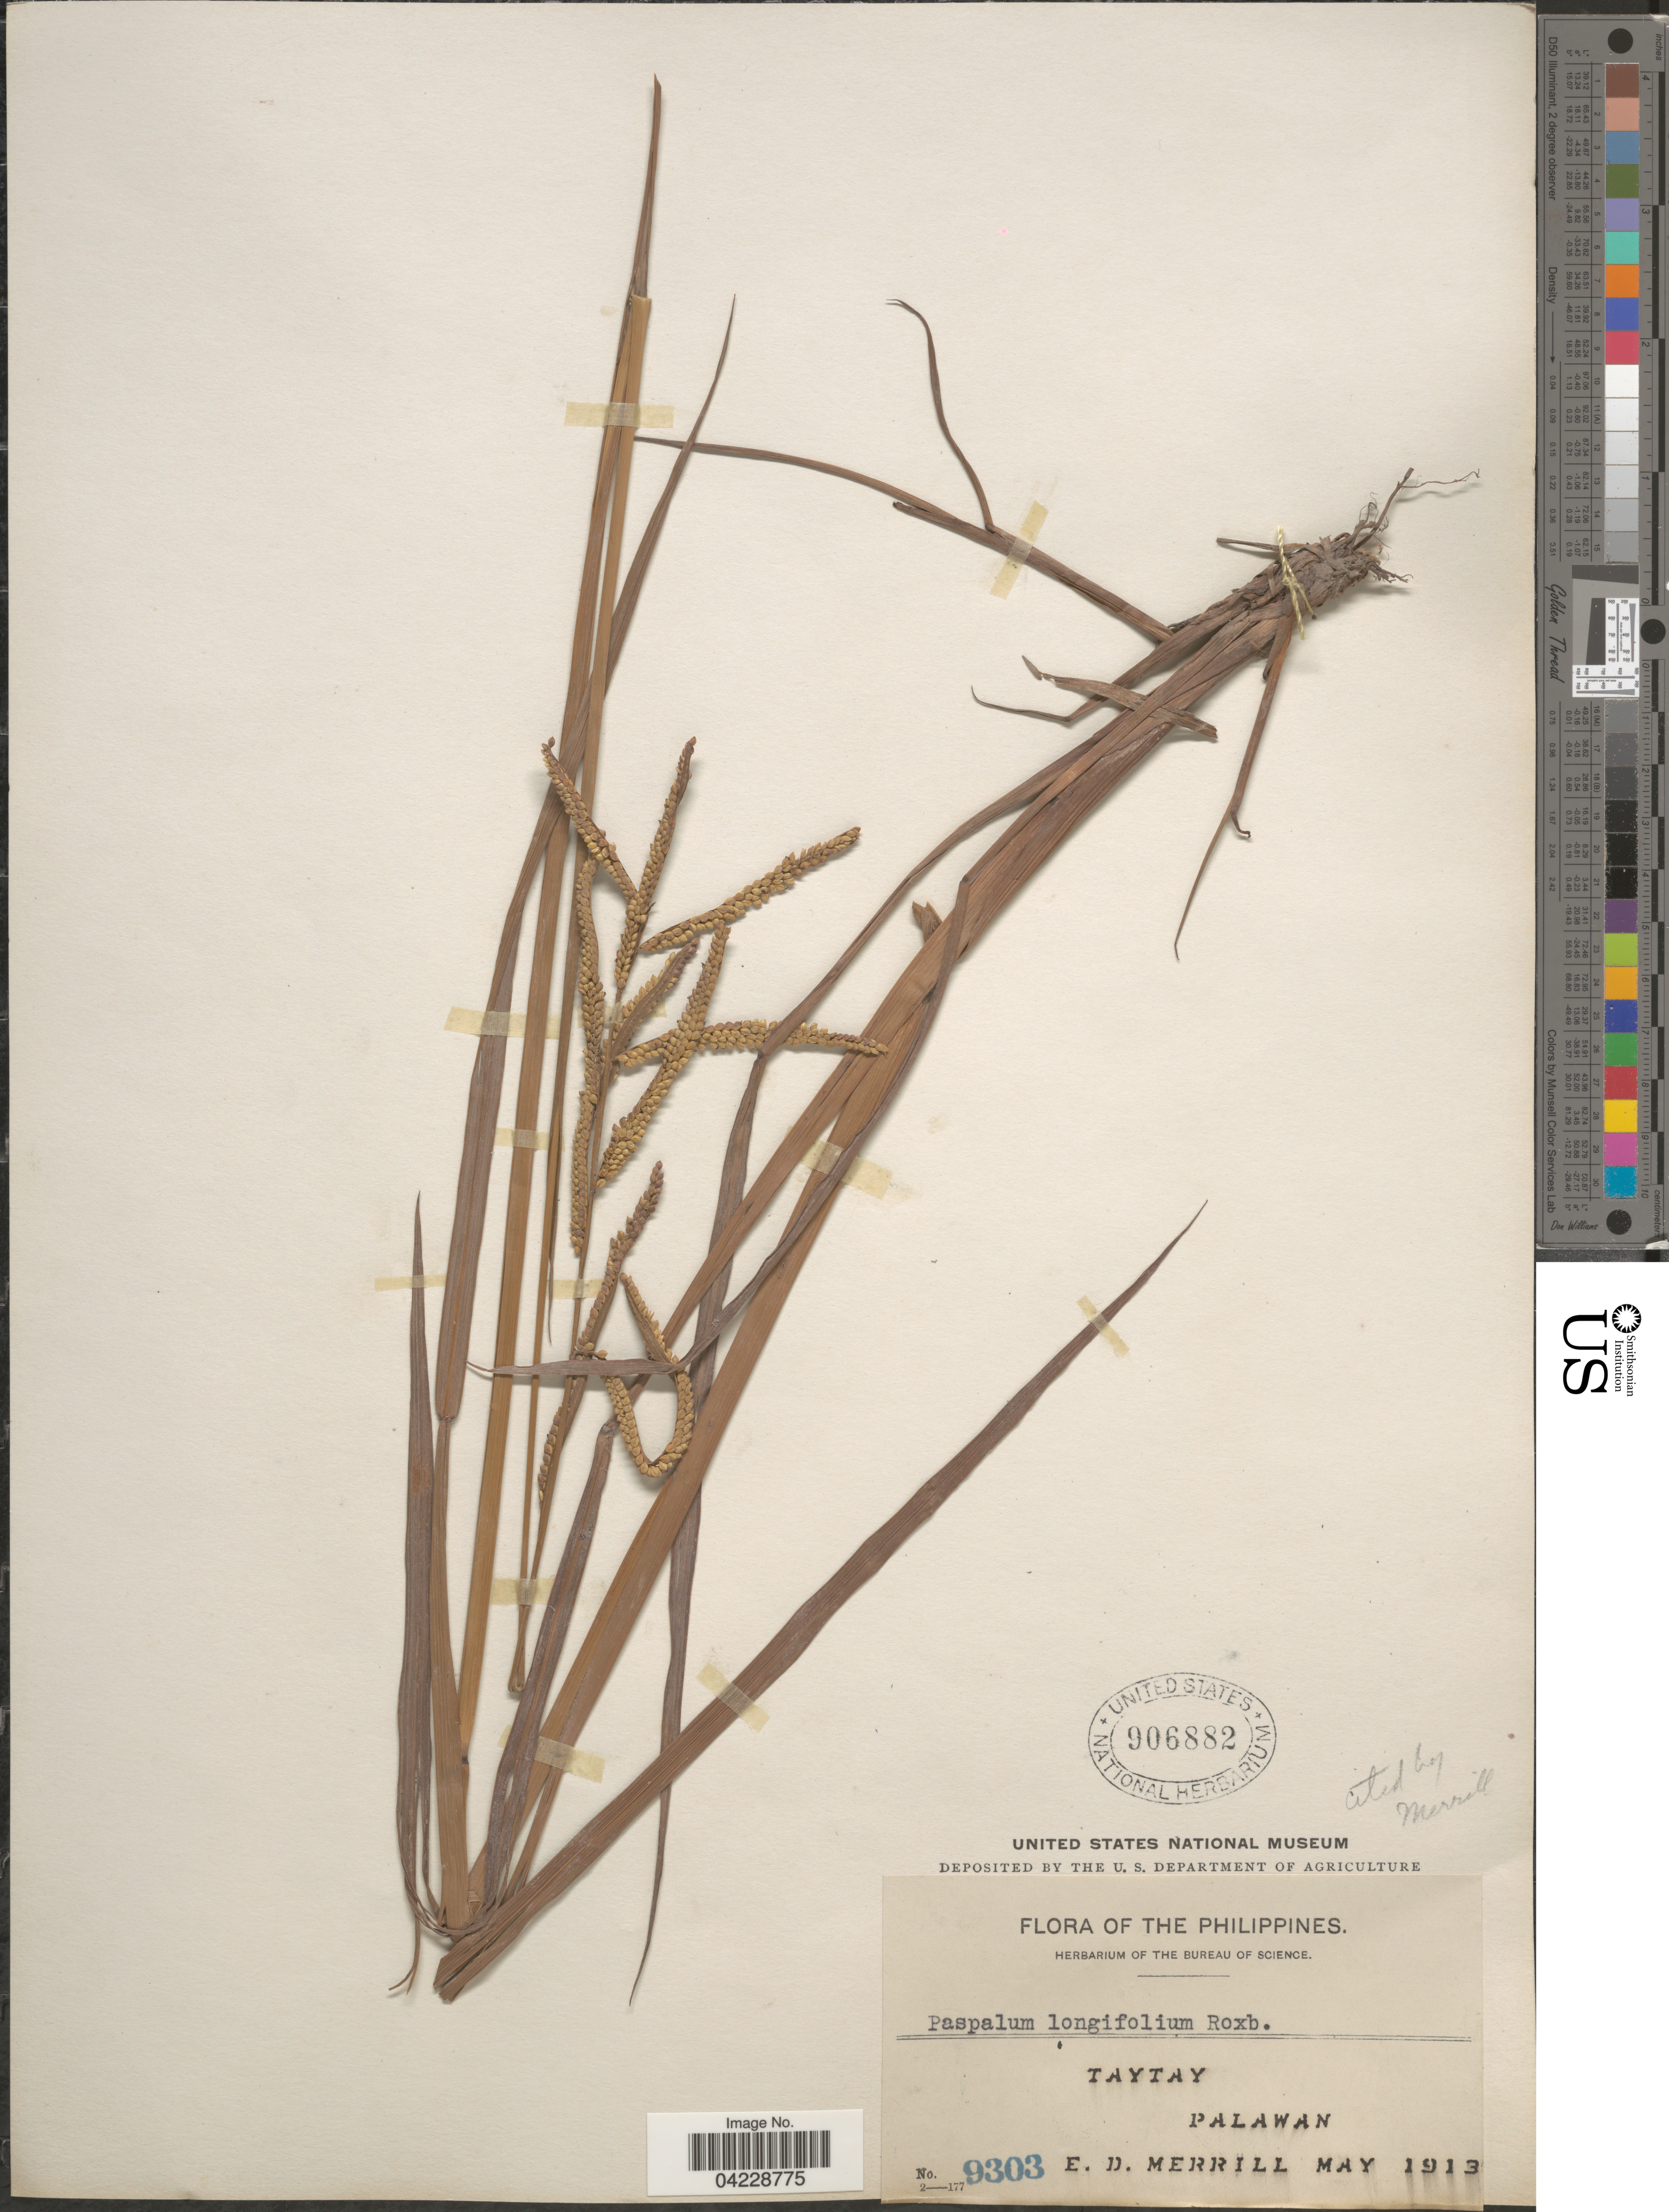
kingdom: Plantae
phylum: Tracheophyta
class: Liliopsida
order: Poales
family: Poaceae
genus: Paspalum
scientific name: Paspalum longifolium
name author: Roxb.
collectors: E. D. Merrill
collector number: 9303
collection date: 1913-05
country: Philippines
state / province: Mimaropa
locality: Taytay. Palawan.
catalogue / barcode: US 906882